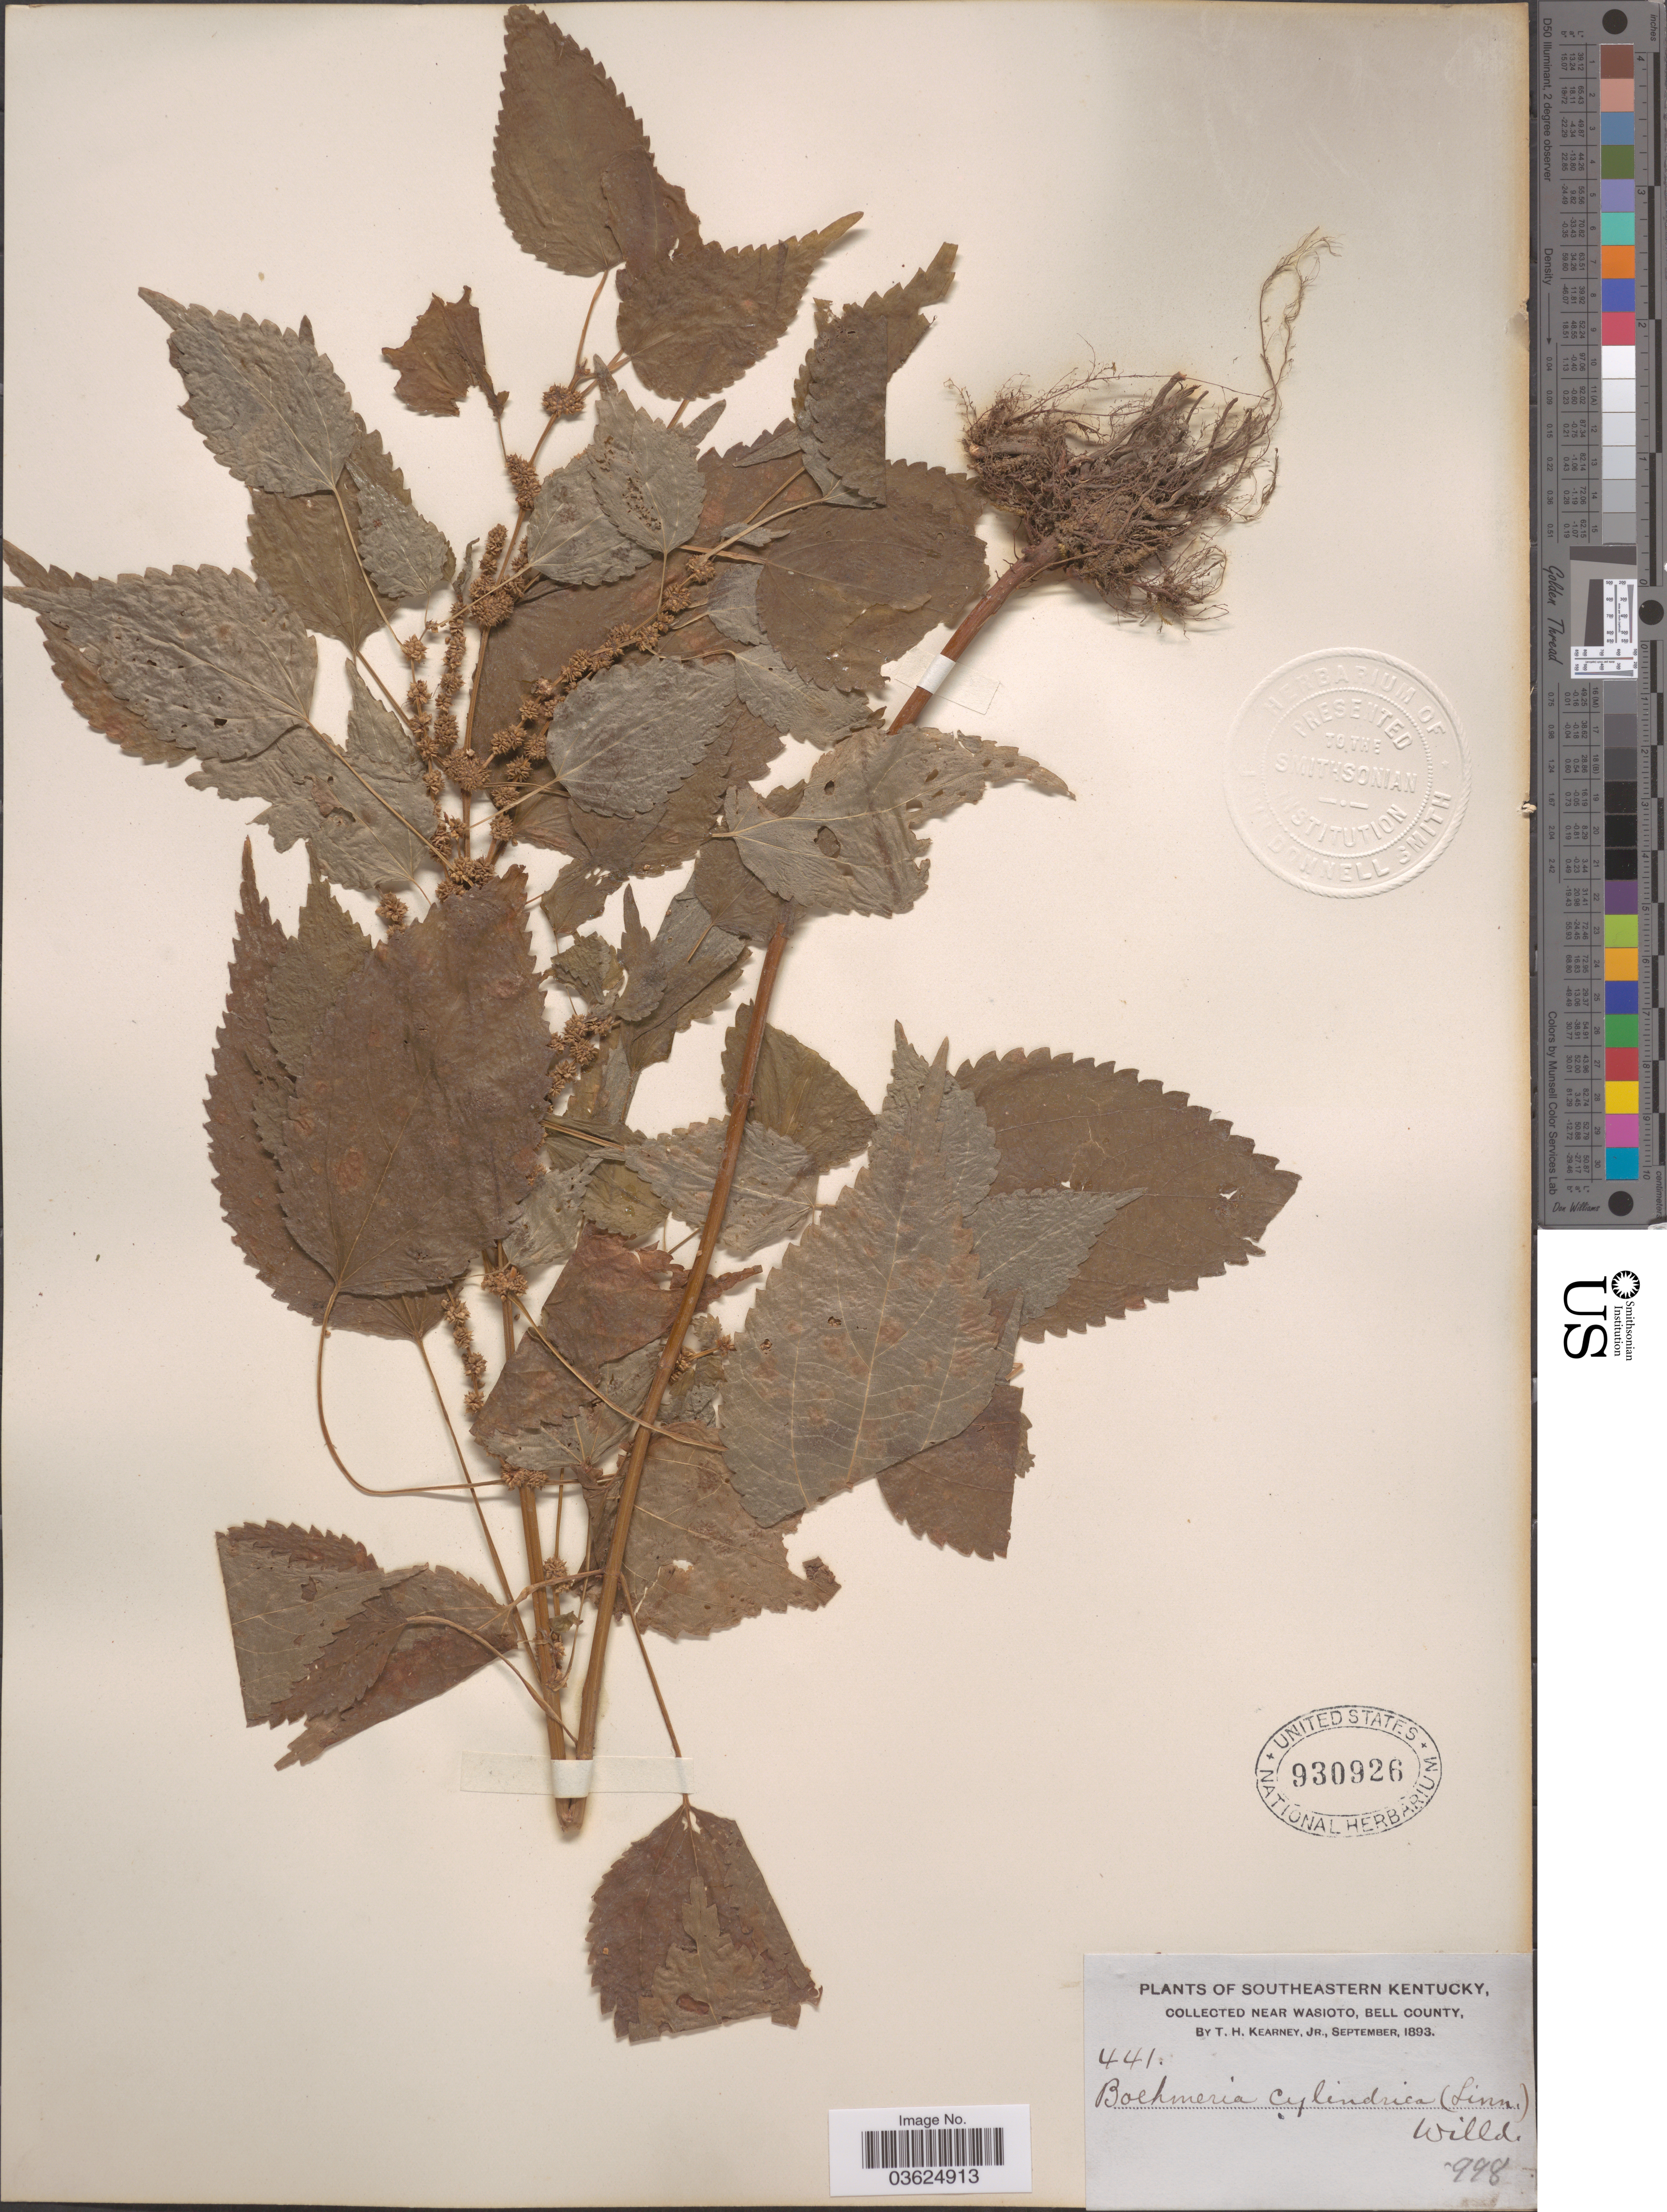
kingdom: Plantae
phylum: Tracheophyta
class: Magnoliopsida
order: Rosales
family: Urticaceae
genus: Boehmeria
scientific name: Boehmeria cylindrica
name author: (L.) Sw.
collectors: T. H. Kearney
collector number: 441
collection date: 1893-09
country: United States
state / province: Kentucky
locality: Southeastern Kentucky. Near Wasioto, Bell County.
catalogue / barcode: US 930926